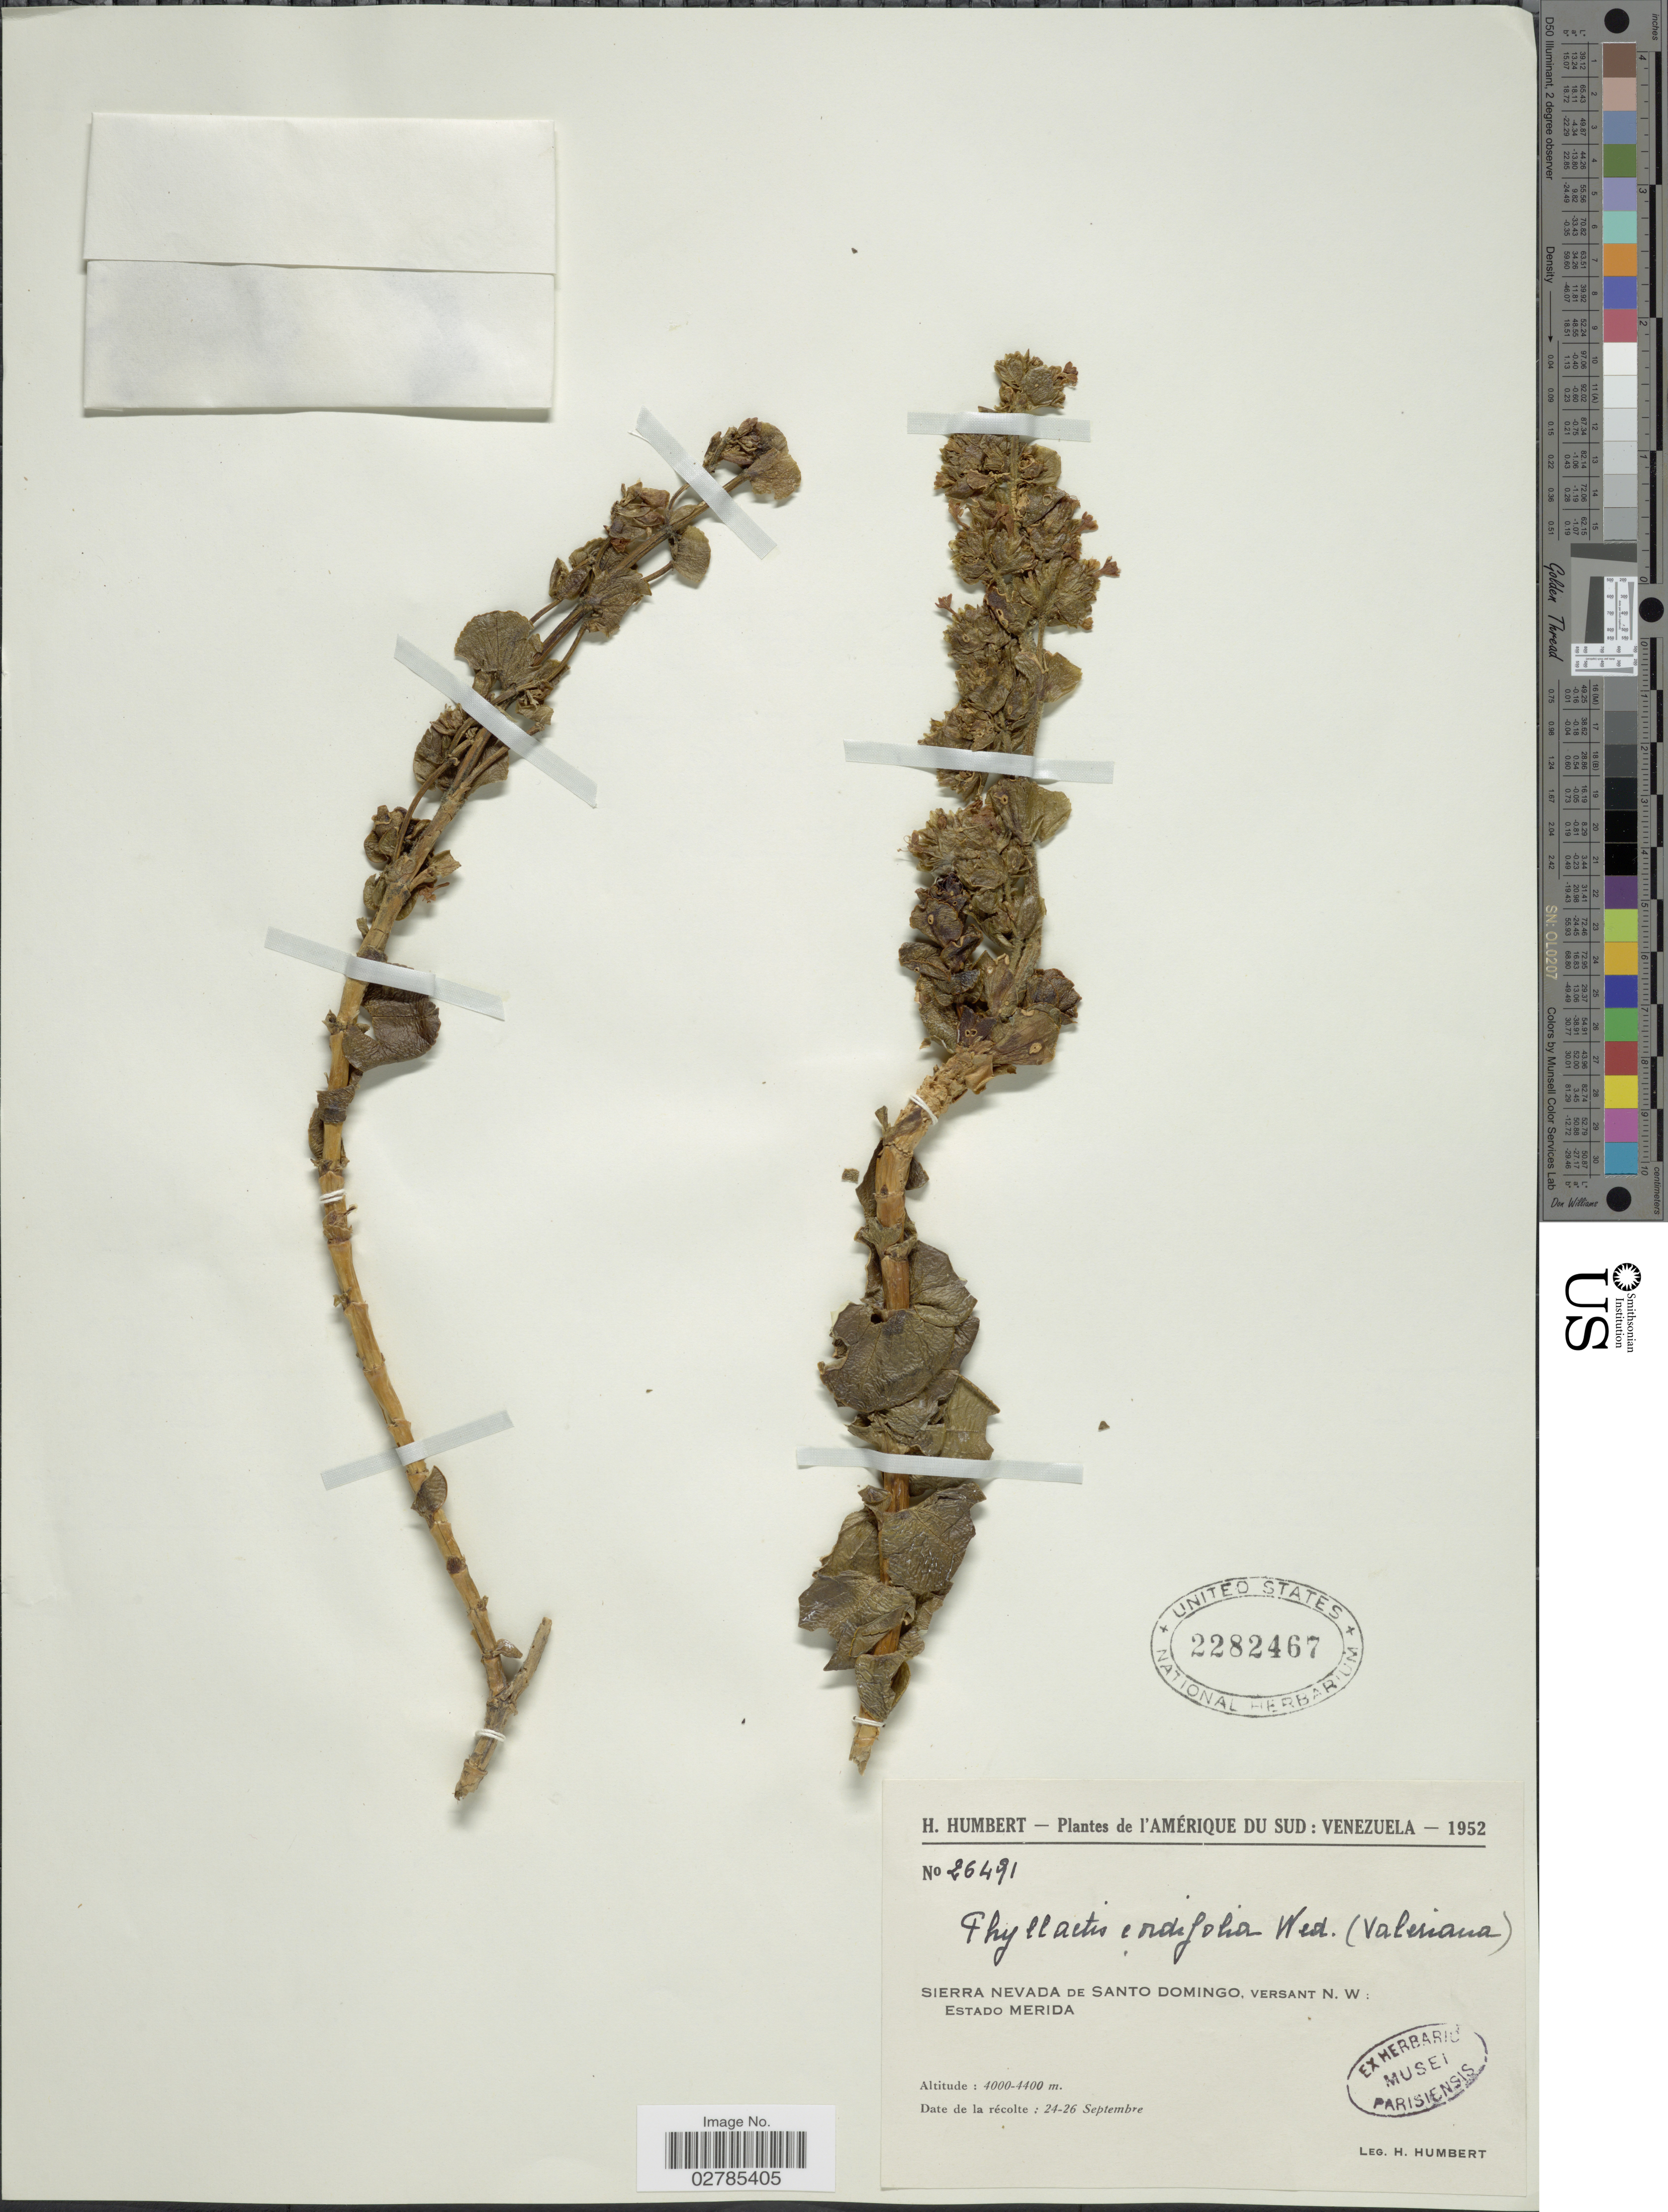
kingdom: Plantae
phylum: Tracheophyta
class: Magnoliopsida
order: Dipsacales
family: Caprifoliaceae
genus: Valeriana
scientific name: Valeriana spicata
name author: Briq.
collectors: H. Humbert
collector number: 26491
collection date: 1952-09-24/1952-09-26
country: Venezuela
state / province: Mérida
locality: Sierra Nevada de Santo Domingo, versant N.W.: Estado Merida.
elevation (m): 4000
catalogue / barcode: US 2282467